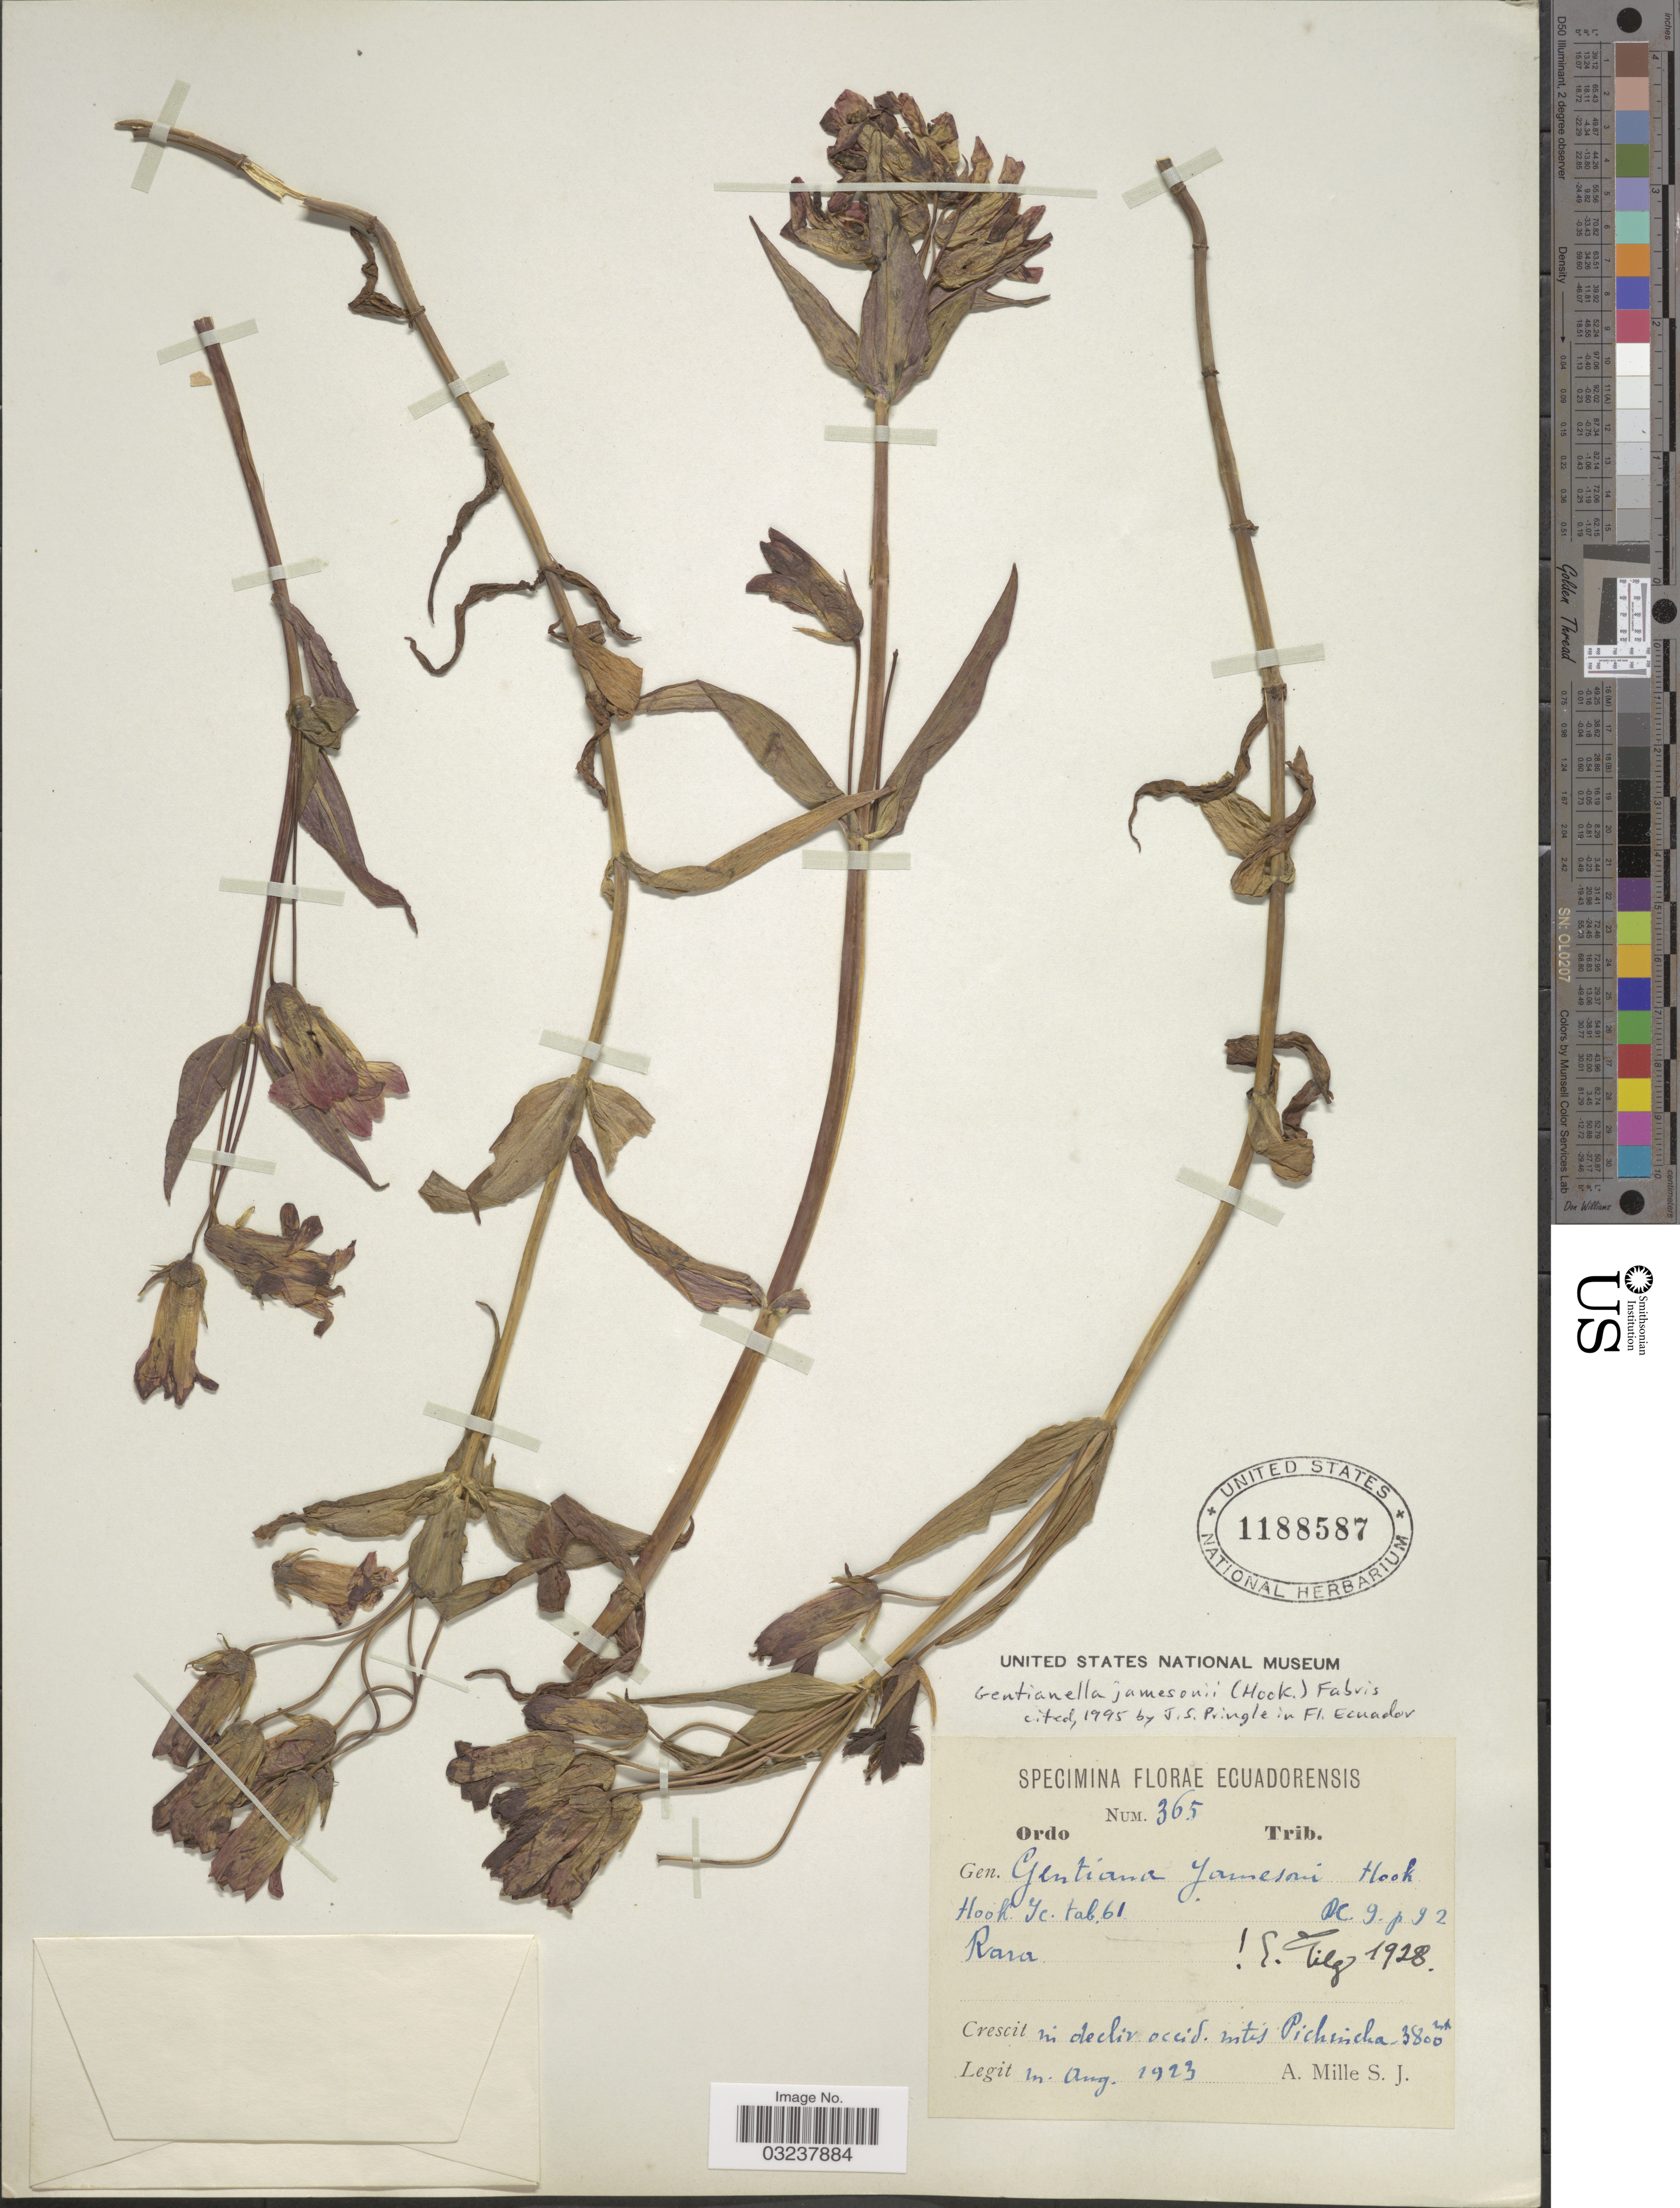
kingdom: Plantae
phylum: Tracheophyta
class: Magnoliopsida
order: Gentianales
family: Gentianaceae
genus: Gentianella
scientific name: Gentianella jamesonii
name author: (Hook.) Fabris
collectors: A. Mille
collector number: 365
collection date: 1923-08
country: Ecuador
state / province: Pichincha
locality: In decliv. occid. mtis Pichincha.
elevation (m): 3800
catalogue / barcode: US 1188587